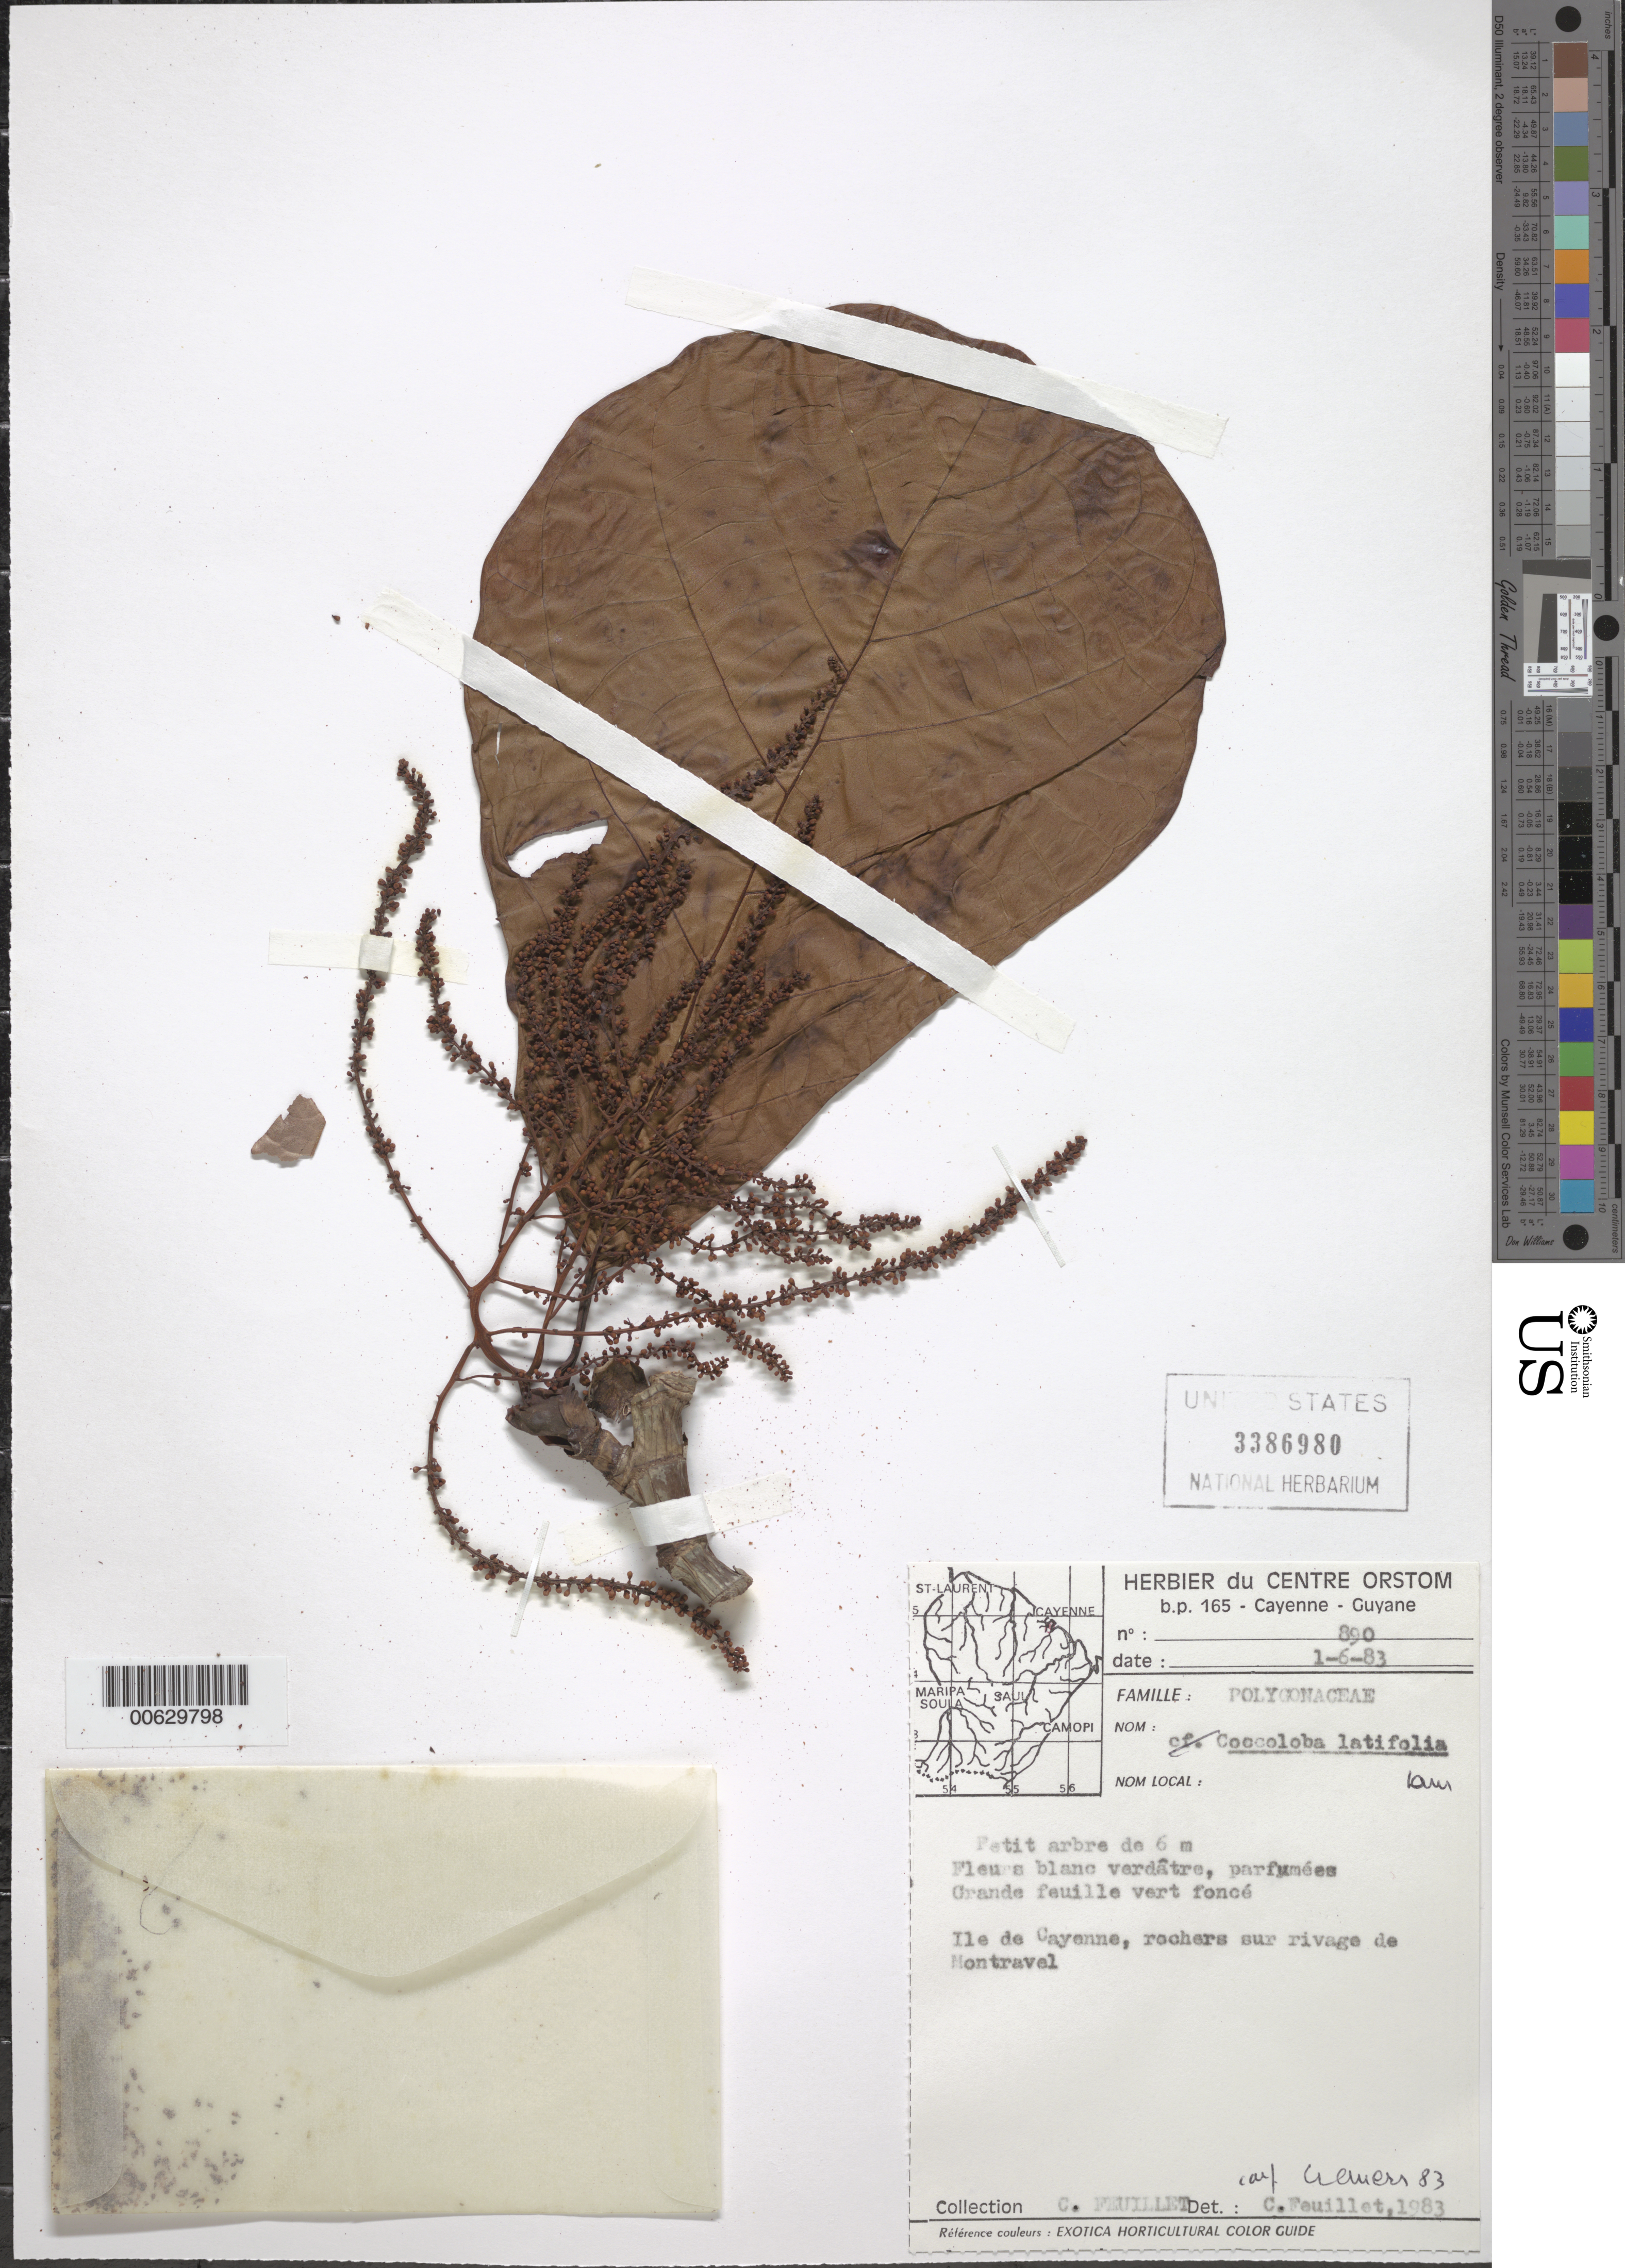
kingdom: Plantae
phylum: Tracheophyta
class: Magnoliopsida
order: Caryophyllales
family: Polygonaceae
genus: Coccoloba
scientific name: Coccoloba latifolia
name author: Lam.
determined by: Cremers, Georges A.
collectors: C. Feuillet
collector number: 890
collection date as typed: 1-Jun-83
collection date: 1983-06-01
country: French Guiana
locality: Ile de Cayenne, du rivage de Montravel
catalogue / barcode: US 3386980